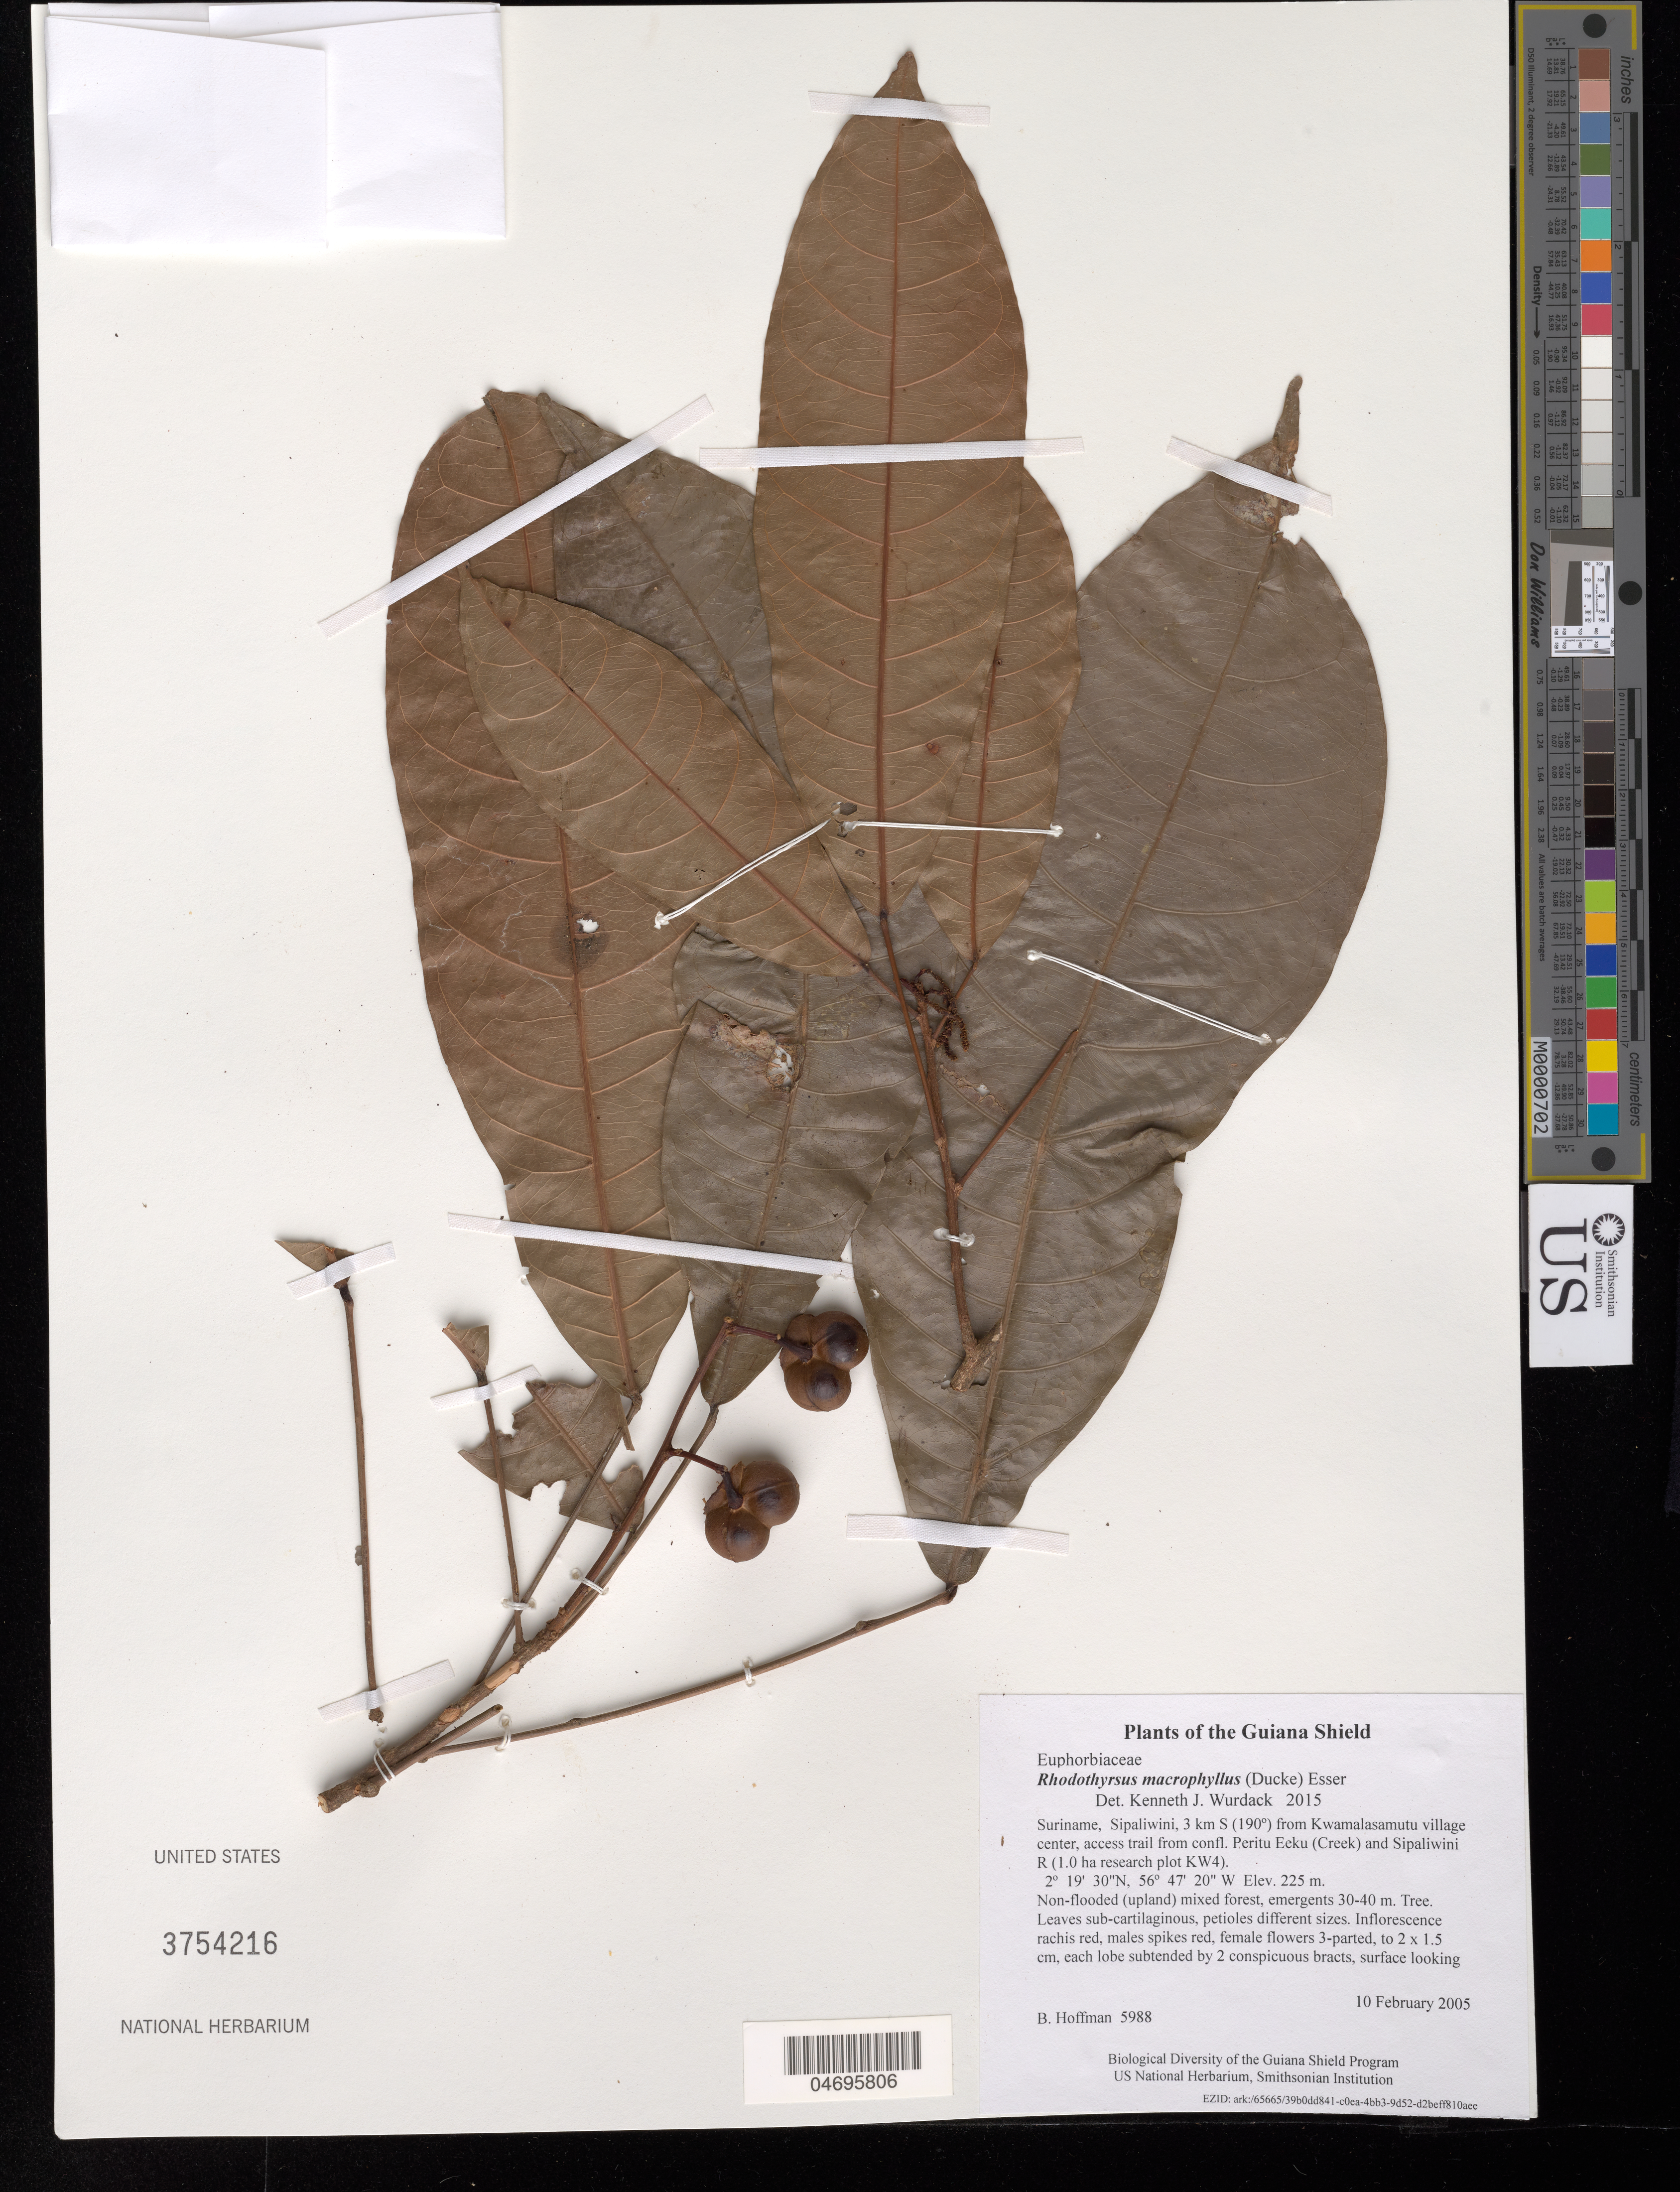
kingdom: Plantae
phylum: Tracheophyta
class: Magnoliopsida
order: Malpighiales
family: Euphorbiaceae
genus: Rhodothyrsus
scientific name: Rhodothyrsus macrophyllus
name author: (Ducke) Esser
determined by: Wurdack, Kenneth J., (US), Smithsonian Institution - National Museum of Natural History (UNITED STATES)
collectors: B. Hoffman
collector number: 5988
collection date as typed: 10 February 2005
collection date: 2005-02-10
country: Suriname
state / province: Sipaliwini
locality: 3 km S (190º) from Kwamalasamutu village center, access trail from confl. Peritu Eeku (Creek) and Sipaliwini R (1.0 ha research plot KW4)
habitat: Non-flooded (upland) mixed forest, emergents 30-40 m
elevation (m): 225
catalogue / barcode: US 3754216